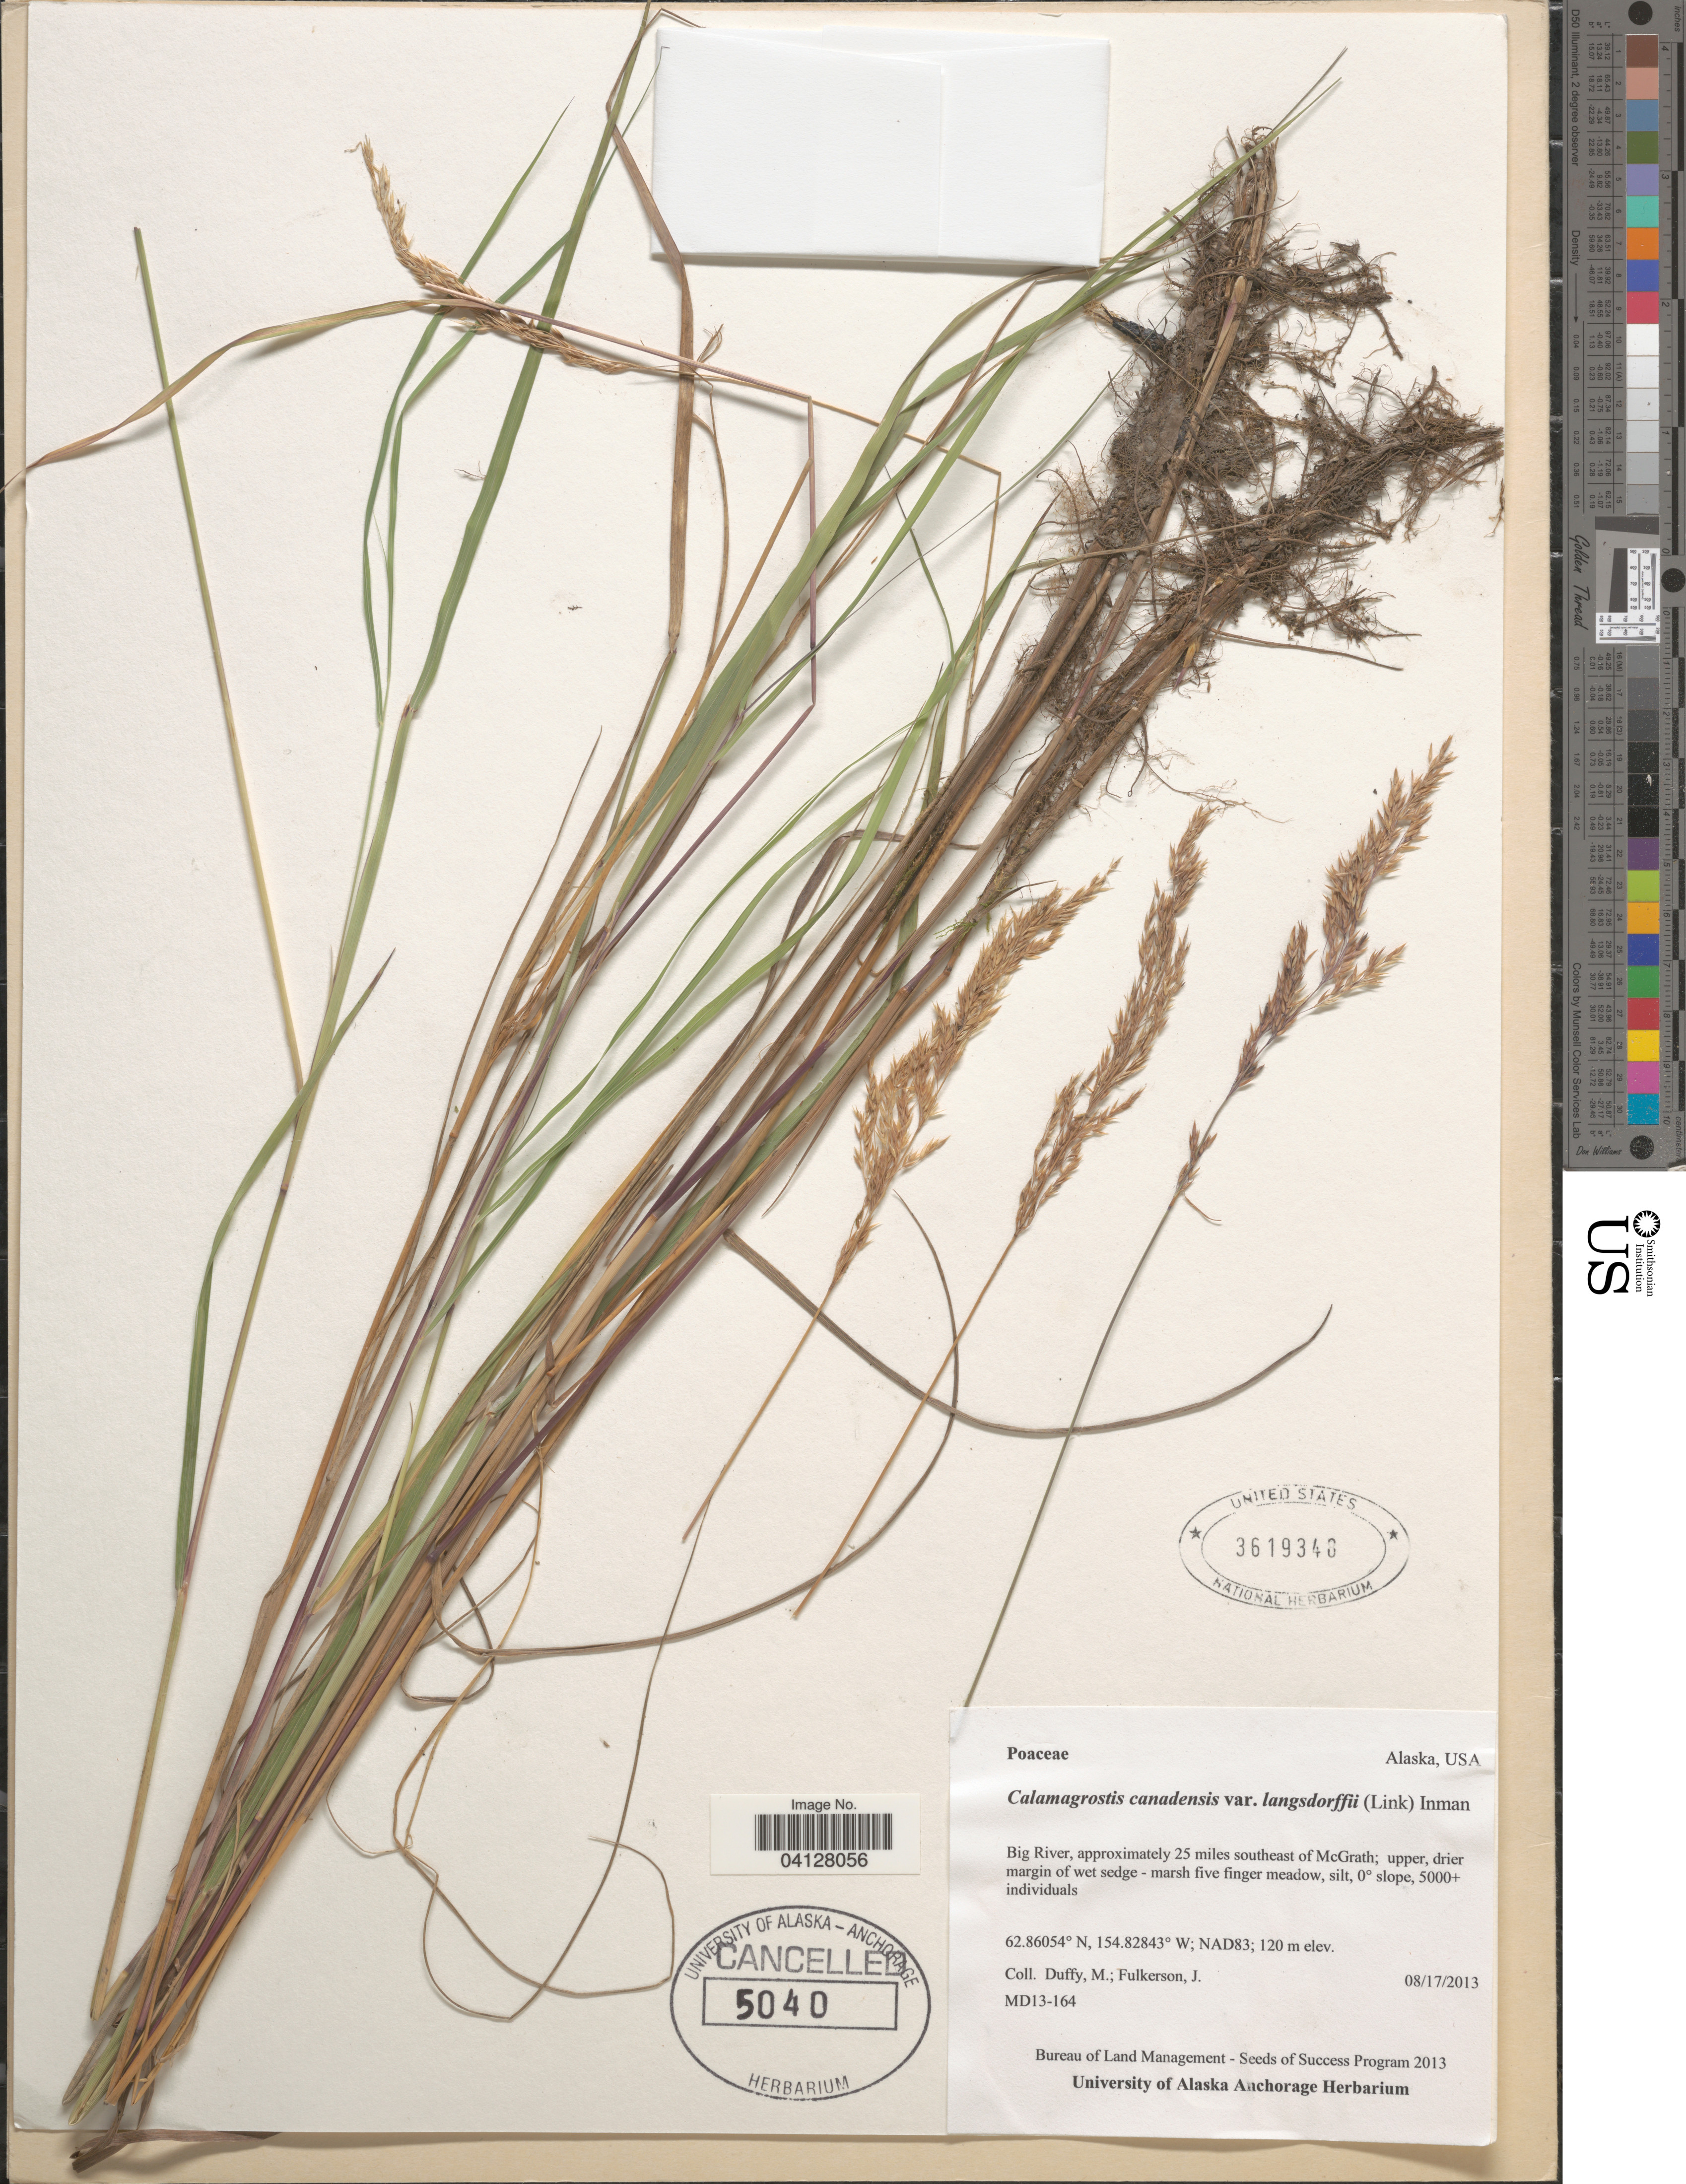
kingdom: Plantae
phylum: Tracheophyta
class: Liliopsida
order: Poales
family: Poaceae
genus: Calamagrostis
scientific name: Calamagrostis canadensis var. langsdorffii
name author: (Link) Inman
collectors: M. Duffy & J. Fulkerson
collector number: MD13-164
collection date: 2013-08-17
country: United States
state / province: Alaska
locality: Big River, approximately 25 miles southeast of McGrath, 0° slope. NAD83.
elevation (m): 120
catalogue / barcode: US 3619348